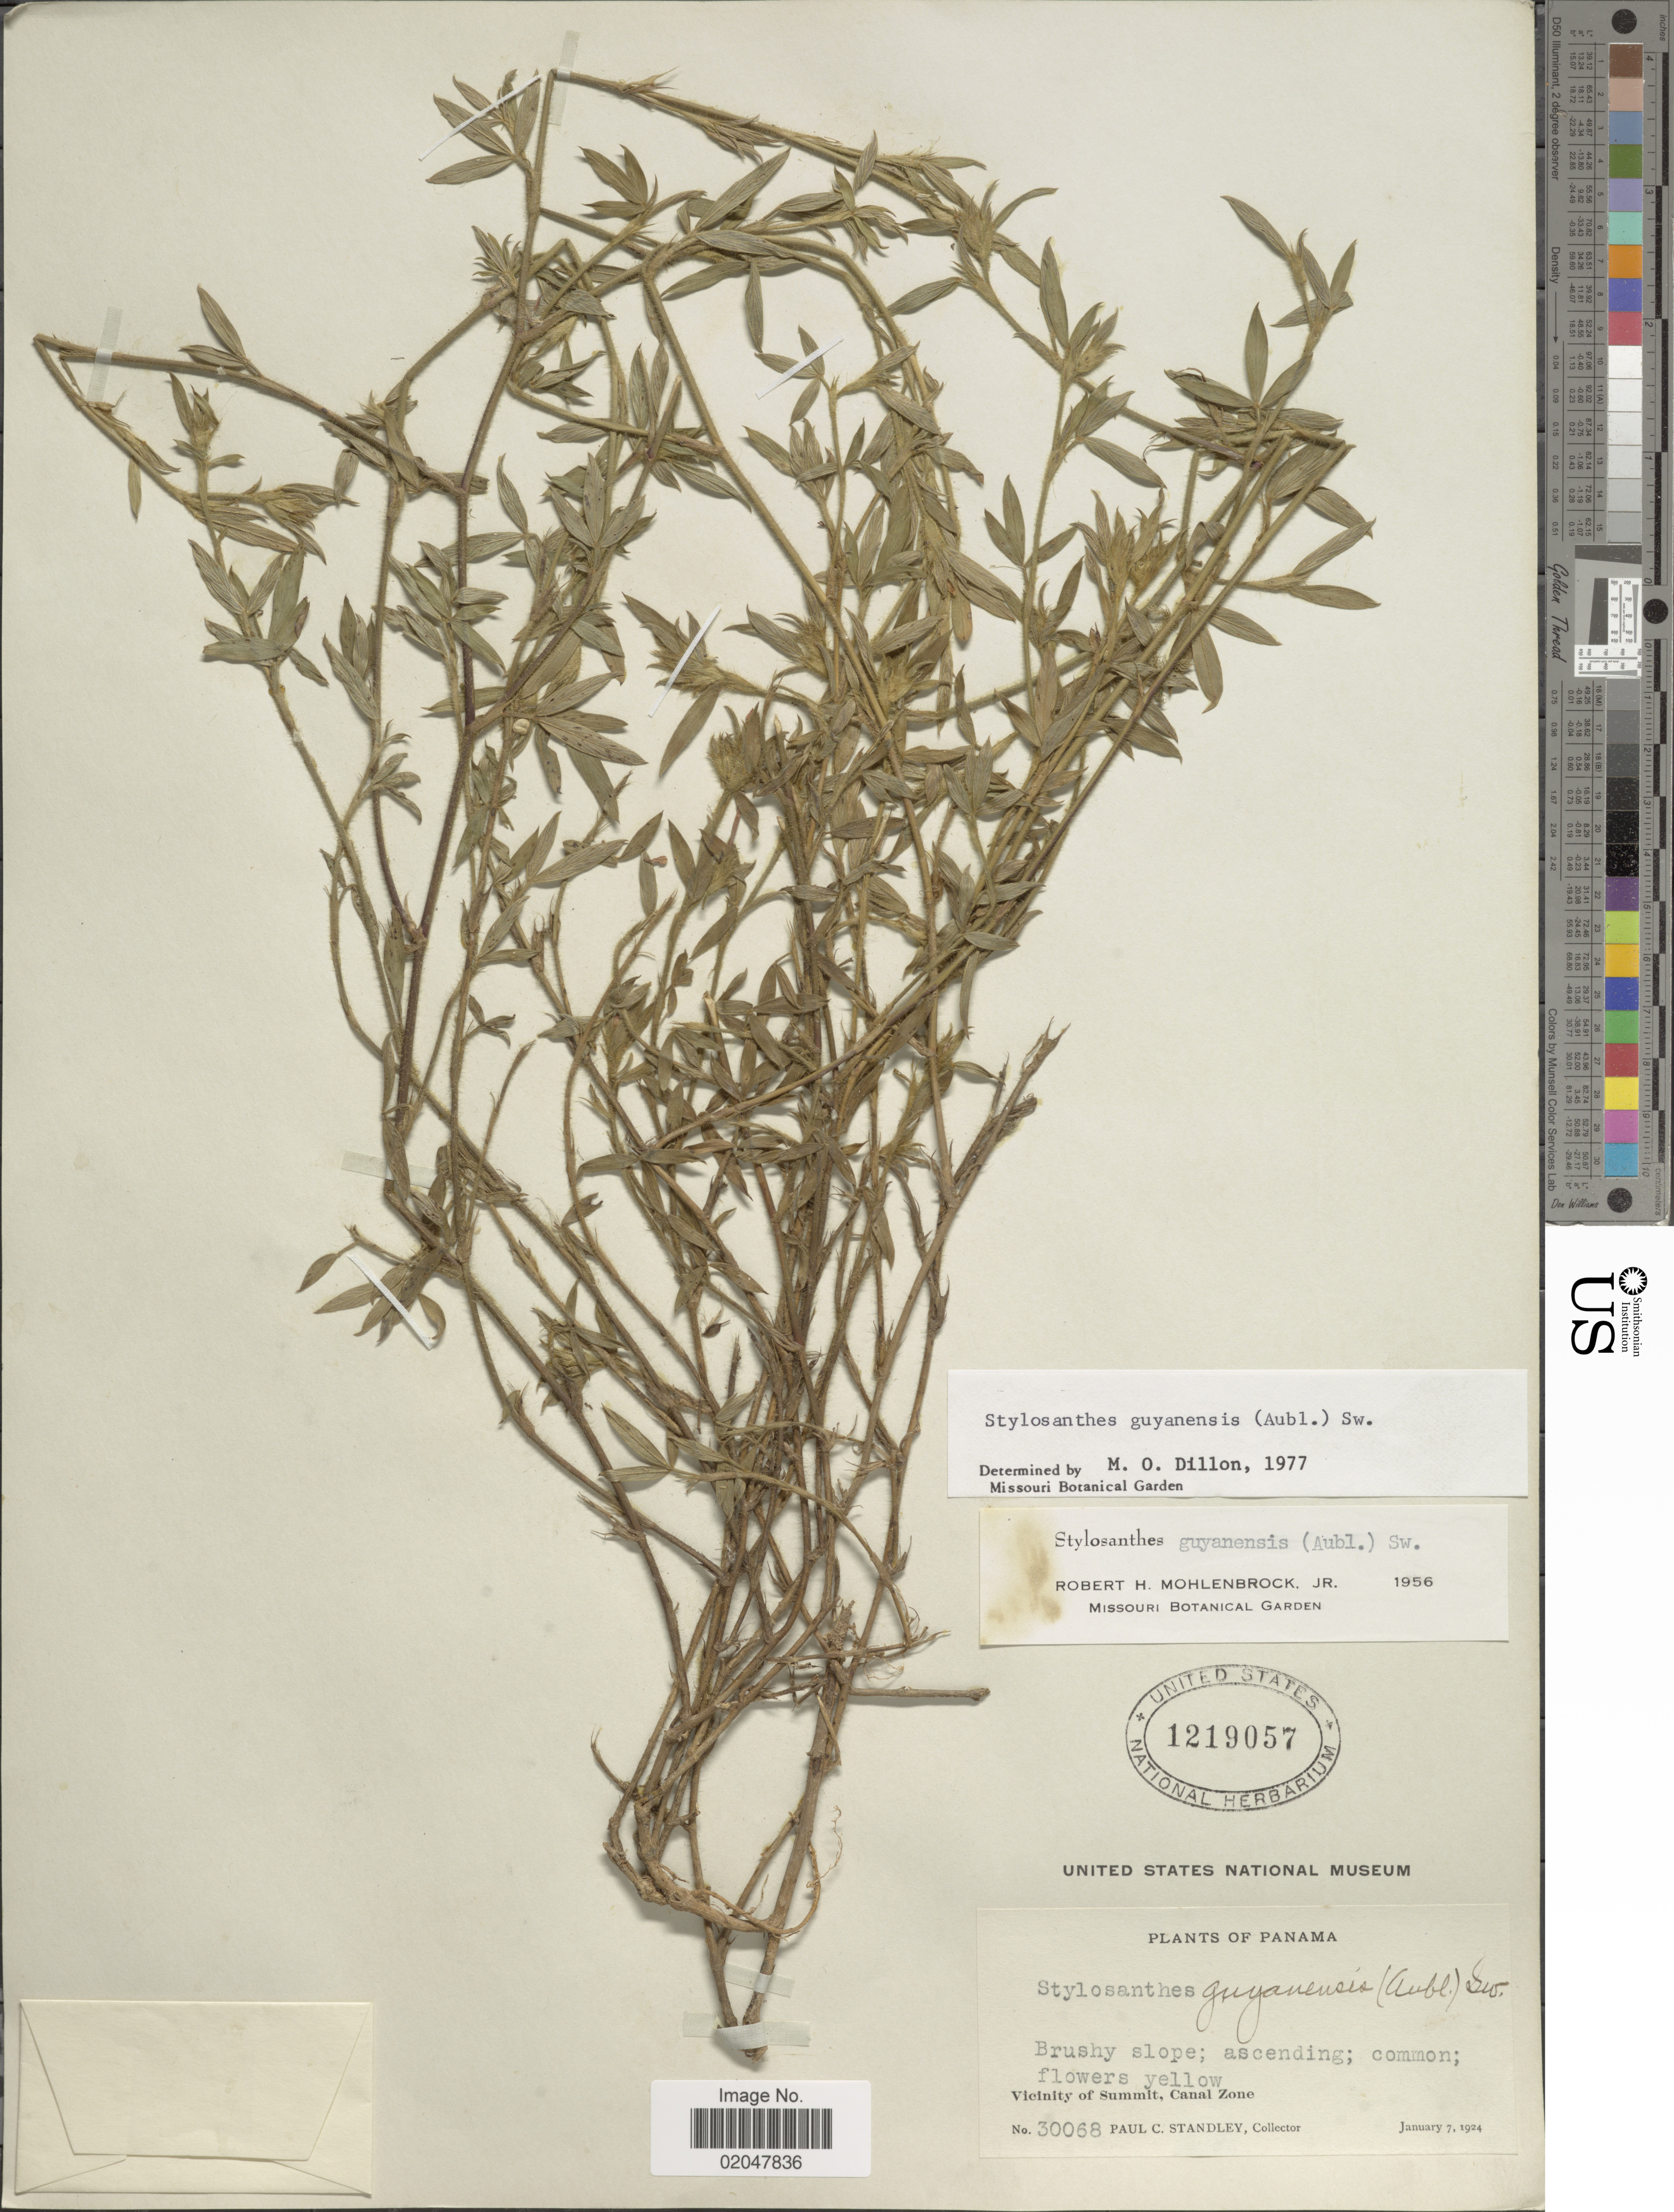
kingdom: Plantae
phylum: Tracheophyta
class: Magnoliopsida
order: Fabales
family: Fabaceae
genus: Stylosanthes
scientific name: Stylosanthes guianensis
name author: (Aubl.) Sw.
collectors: P. C. Standley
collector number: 30068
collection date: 1924-01-07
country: Panama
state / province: Colón / Panamá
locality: Vicinity of Summit, Canal Zone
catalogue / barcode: US 1219057